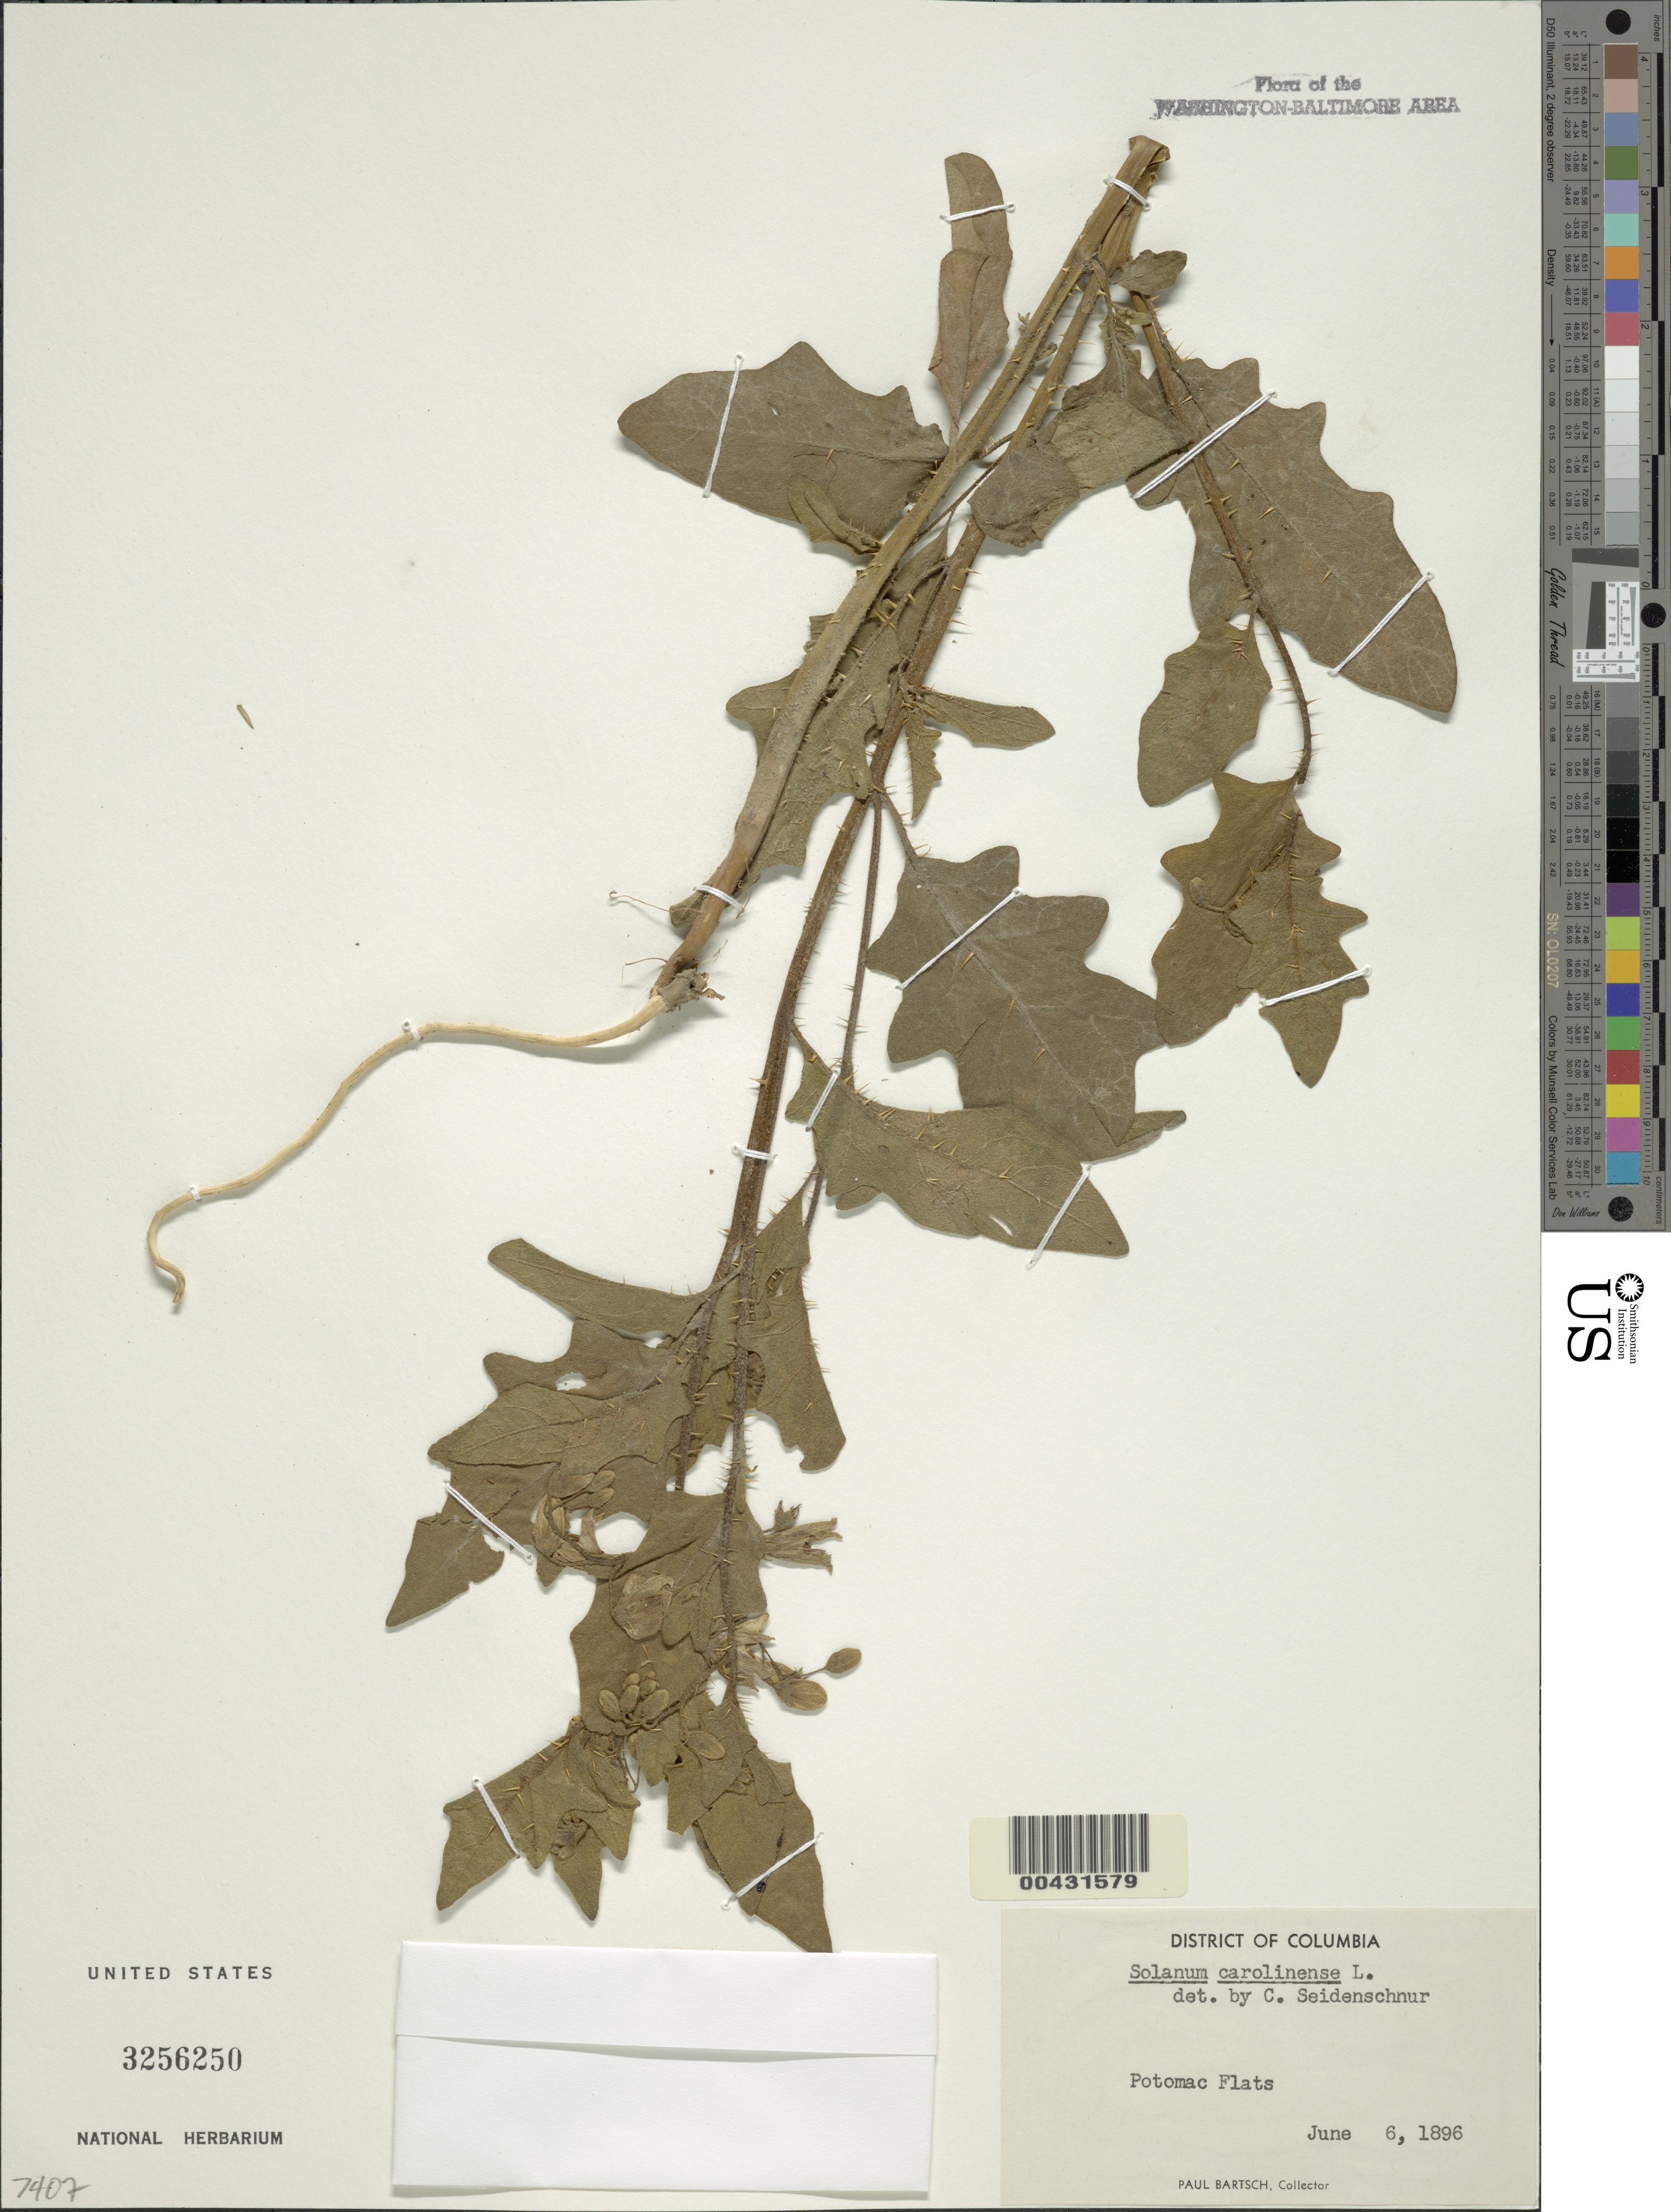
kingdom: Plantae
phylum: Tracheophyta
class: Magnoliopsida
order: Solanales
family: Solanaceae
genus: Solanum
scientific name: Solanum carolinense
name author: L.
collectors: P. Bartsch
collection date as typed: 06 Jun 1896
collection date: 1896-06-06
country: United States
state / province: District of Columbia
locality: Potomac Flats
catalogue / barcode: US 3256250